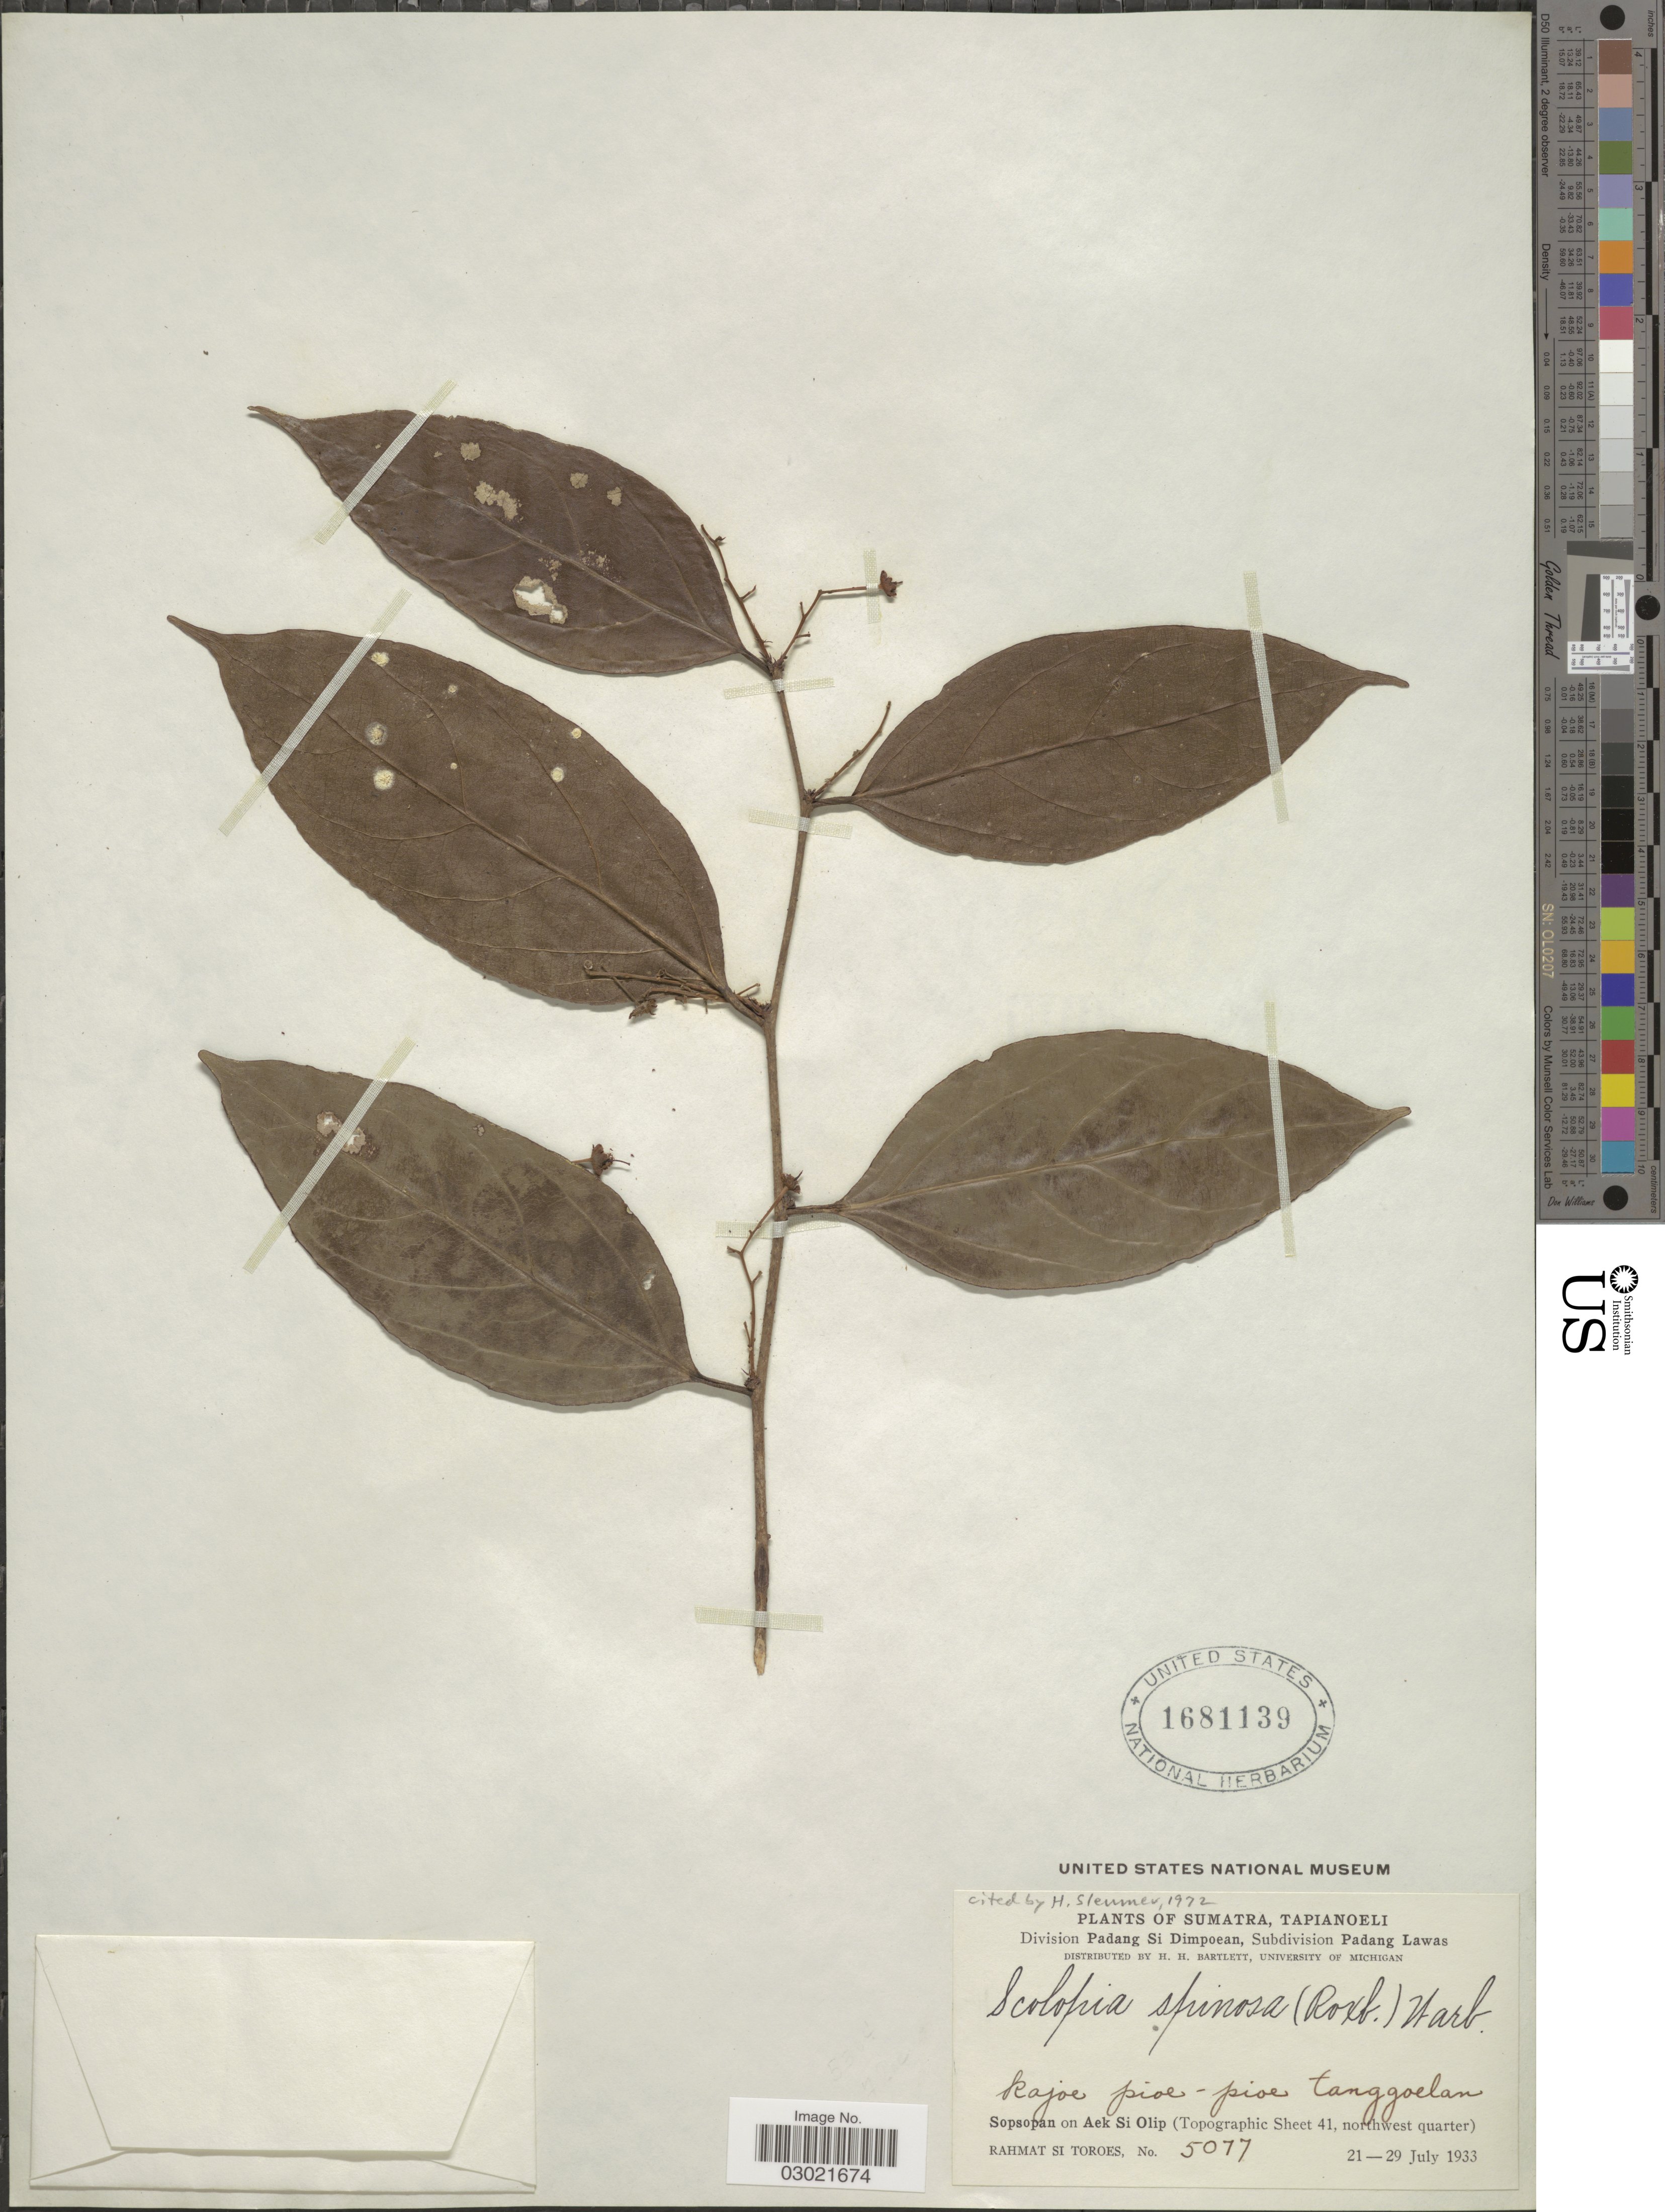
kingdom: Plantae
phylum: Tracheophyta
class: Magnoliopsida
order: Malpighiales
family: Salicaceae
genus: Scolopia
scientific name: Scolopia spinosa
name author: (Roxb.) Warb.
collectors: Rahmat Si Boeea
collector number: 5077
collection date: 1933-07-21/1933-07-29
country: Indonesia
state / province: Sumatra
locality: Sumatra, Tapianoeli. Division Padang Si Dimpoean, Subdivision Padang Lawas. Sopsopan on Aek Si Olip (Topographic Sheet 41, northwest quarter).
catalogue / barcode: US 1681139